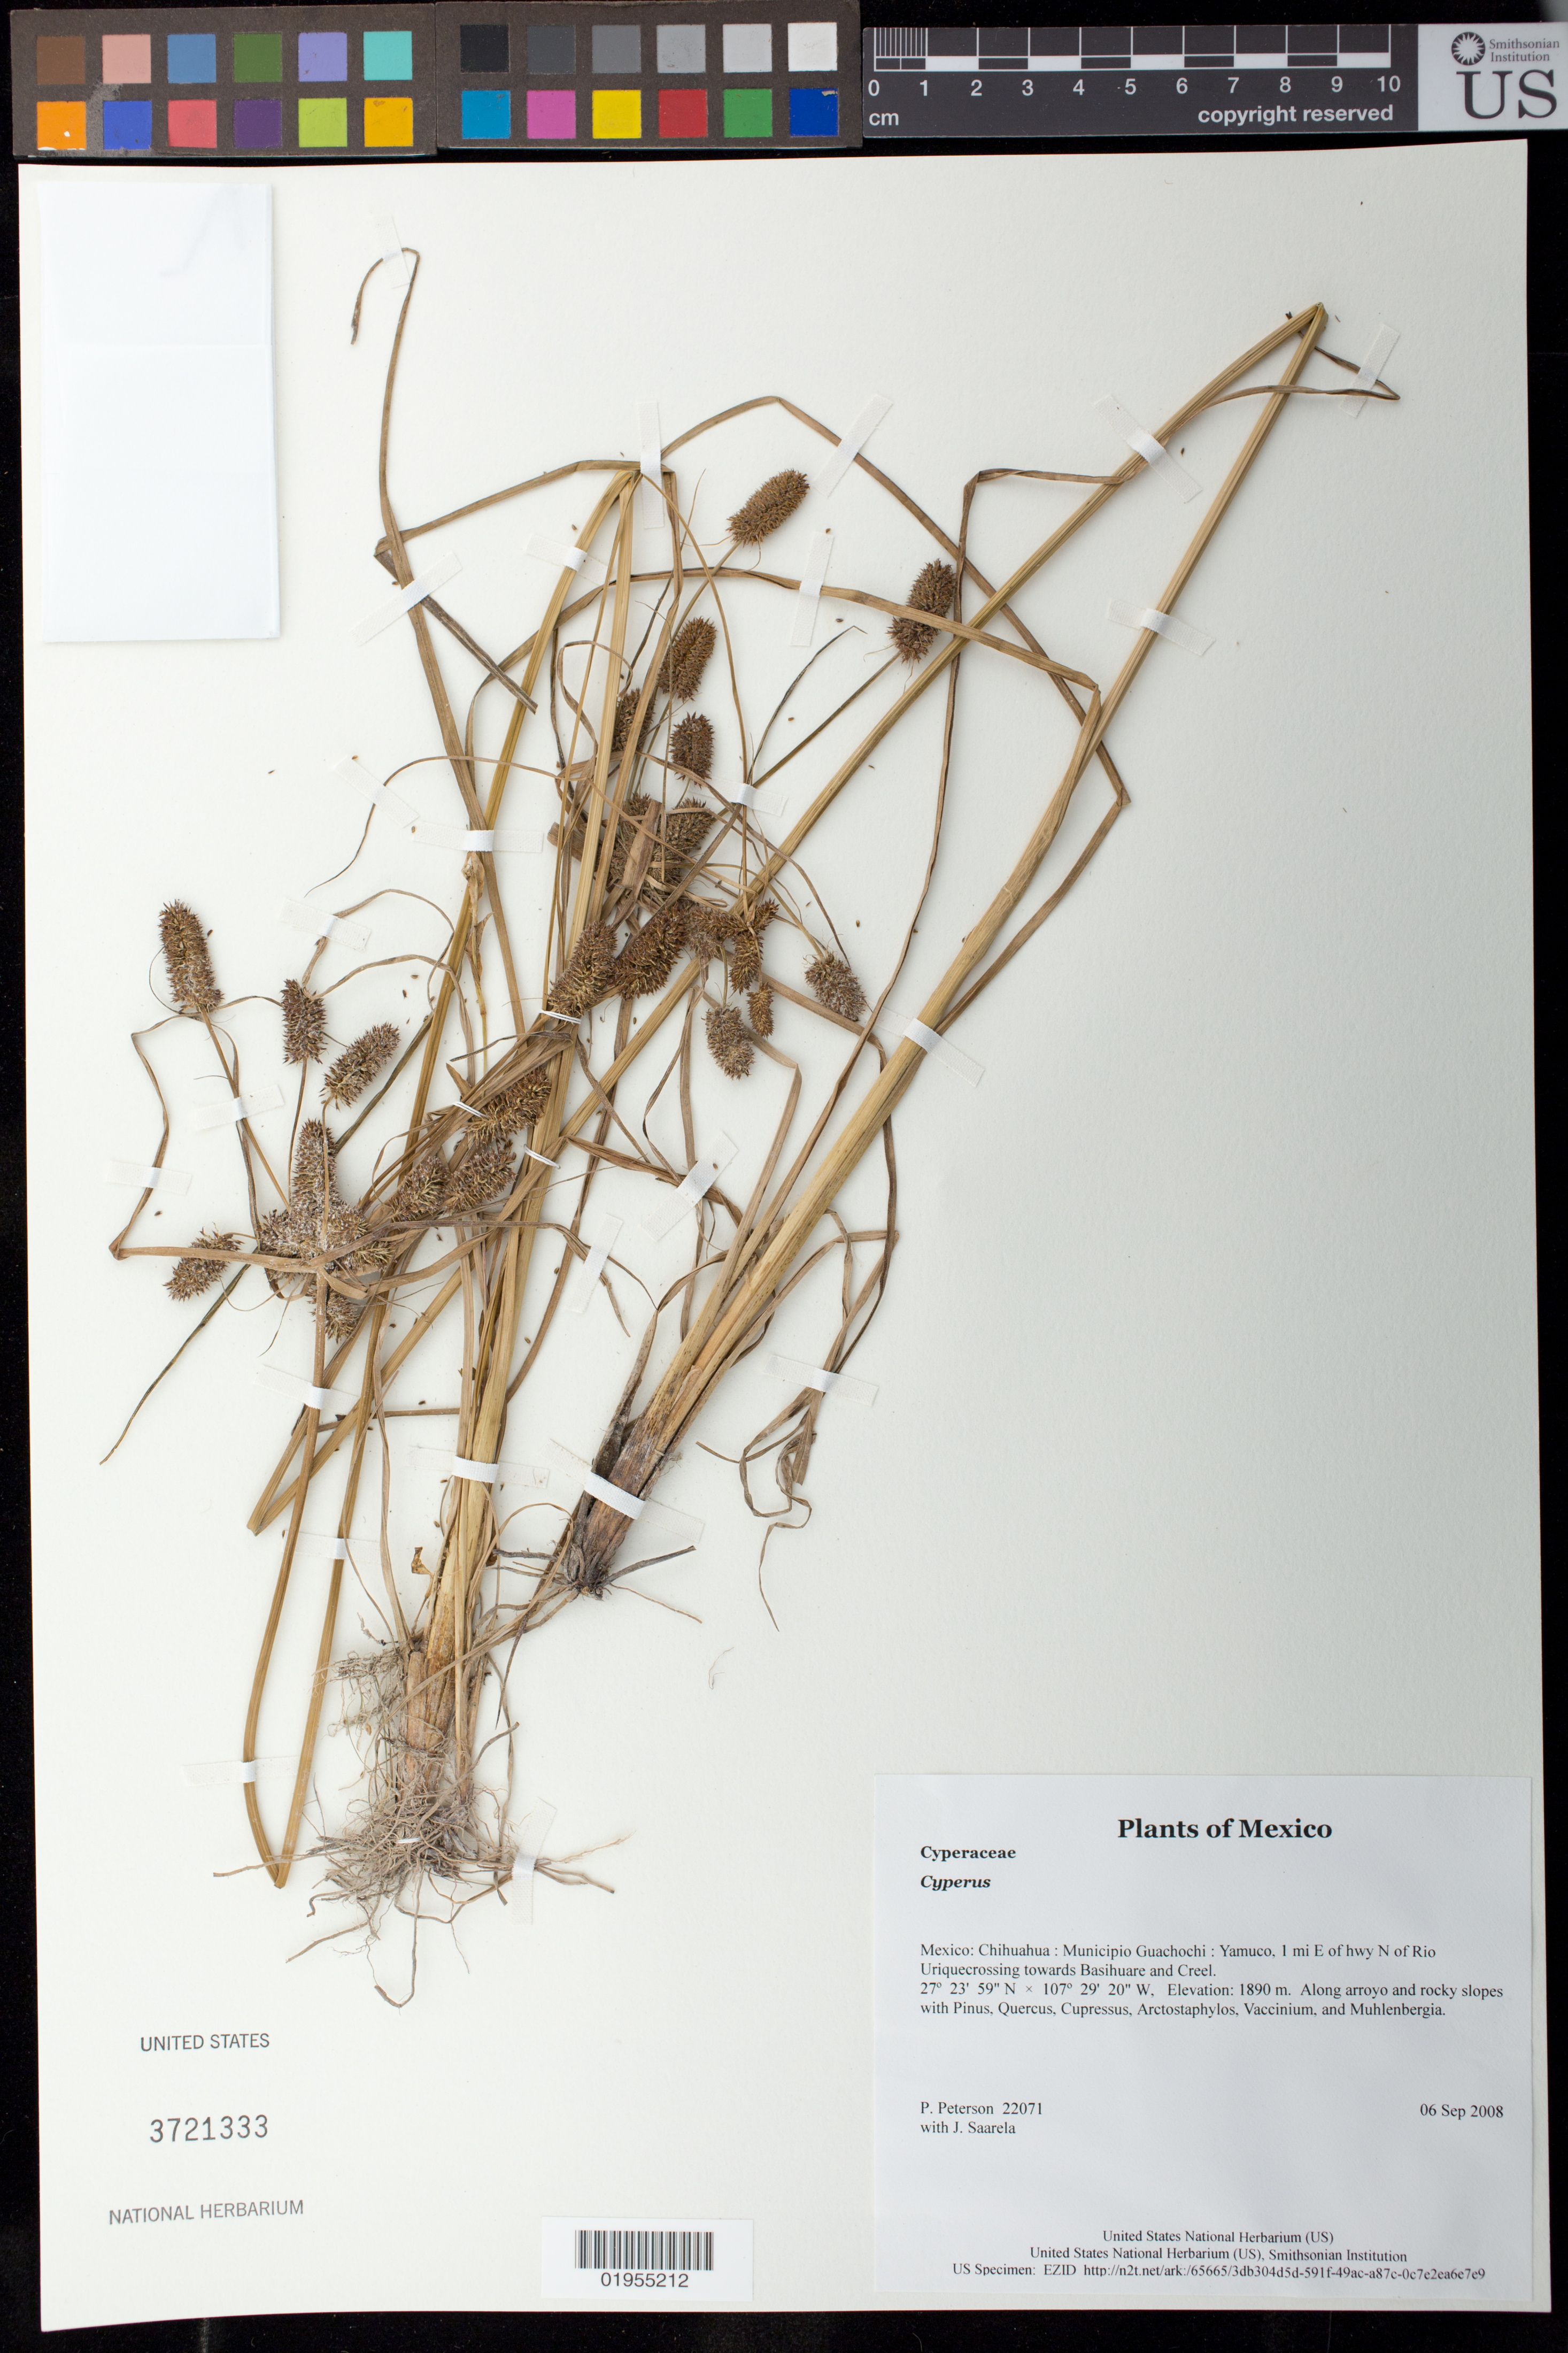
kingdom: Plantae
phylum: Tracheophyta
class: Liliopsida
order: Poales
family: Cyperaceae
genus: Cyperus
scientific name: Cyperus manimae var. manimae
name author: Kunth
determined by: Strong, Mark T., (BOT), Smithsonian Institution - National Museum of Natural History (UNITED STATES)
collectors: P. M. Peterson & J. Saarela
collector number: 22071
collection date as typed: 06 Sep 2008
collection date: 2008-09-06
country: Mexico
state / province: Chihuahua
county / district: Municipio Guachochi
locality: Yamuco, 1 mi E of hwy N of Rio Uriquecrossing towards Basihuare and Creel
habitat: Along arroyo and rocky slopes with Pinus, Quercus, Cupressus, Arctostaphylos, Vaccinium, and Muhlenbergia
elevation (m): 1890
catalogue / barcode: US 3721333